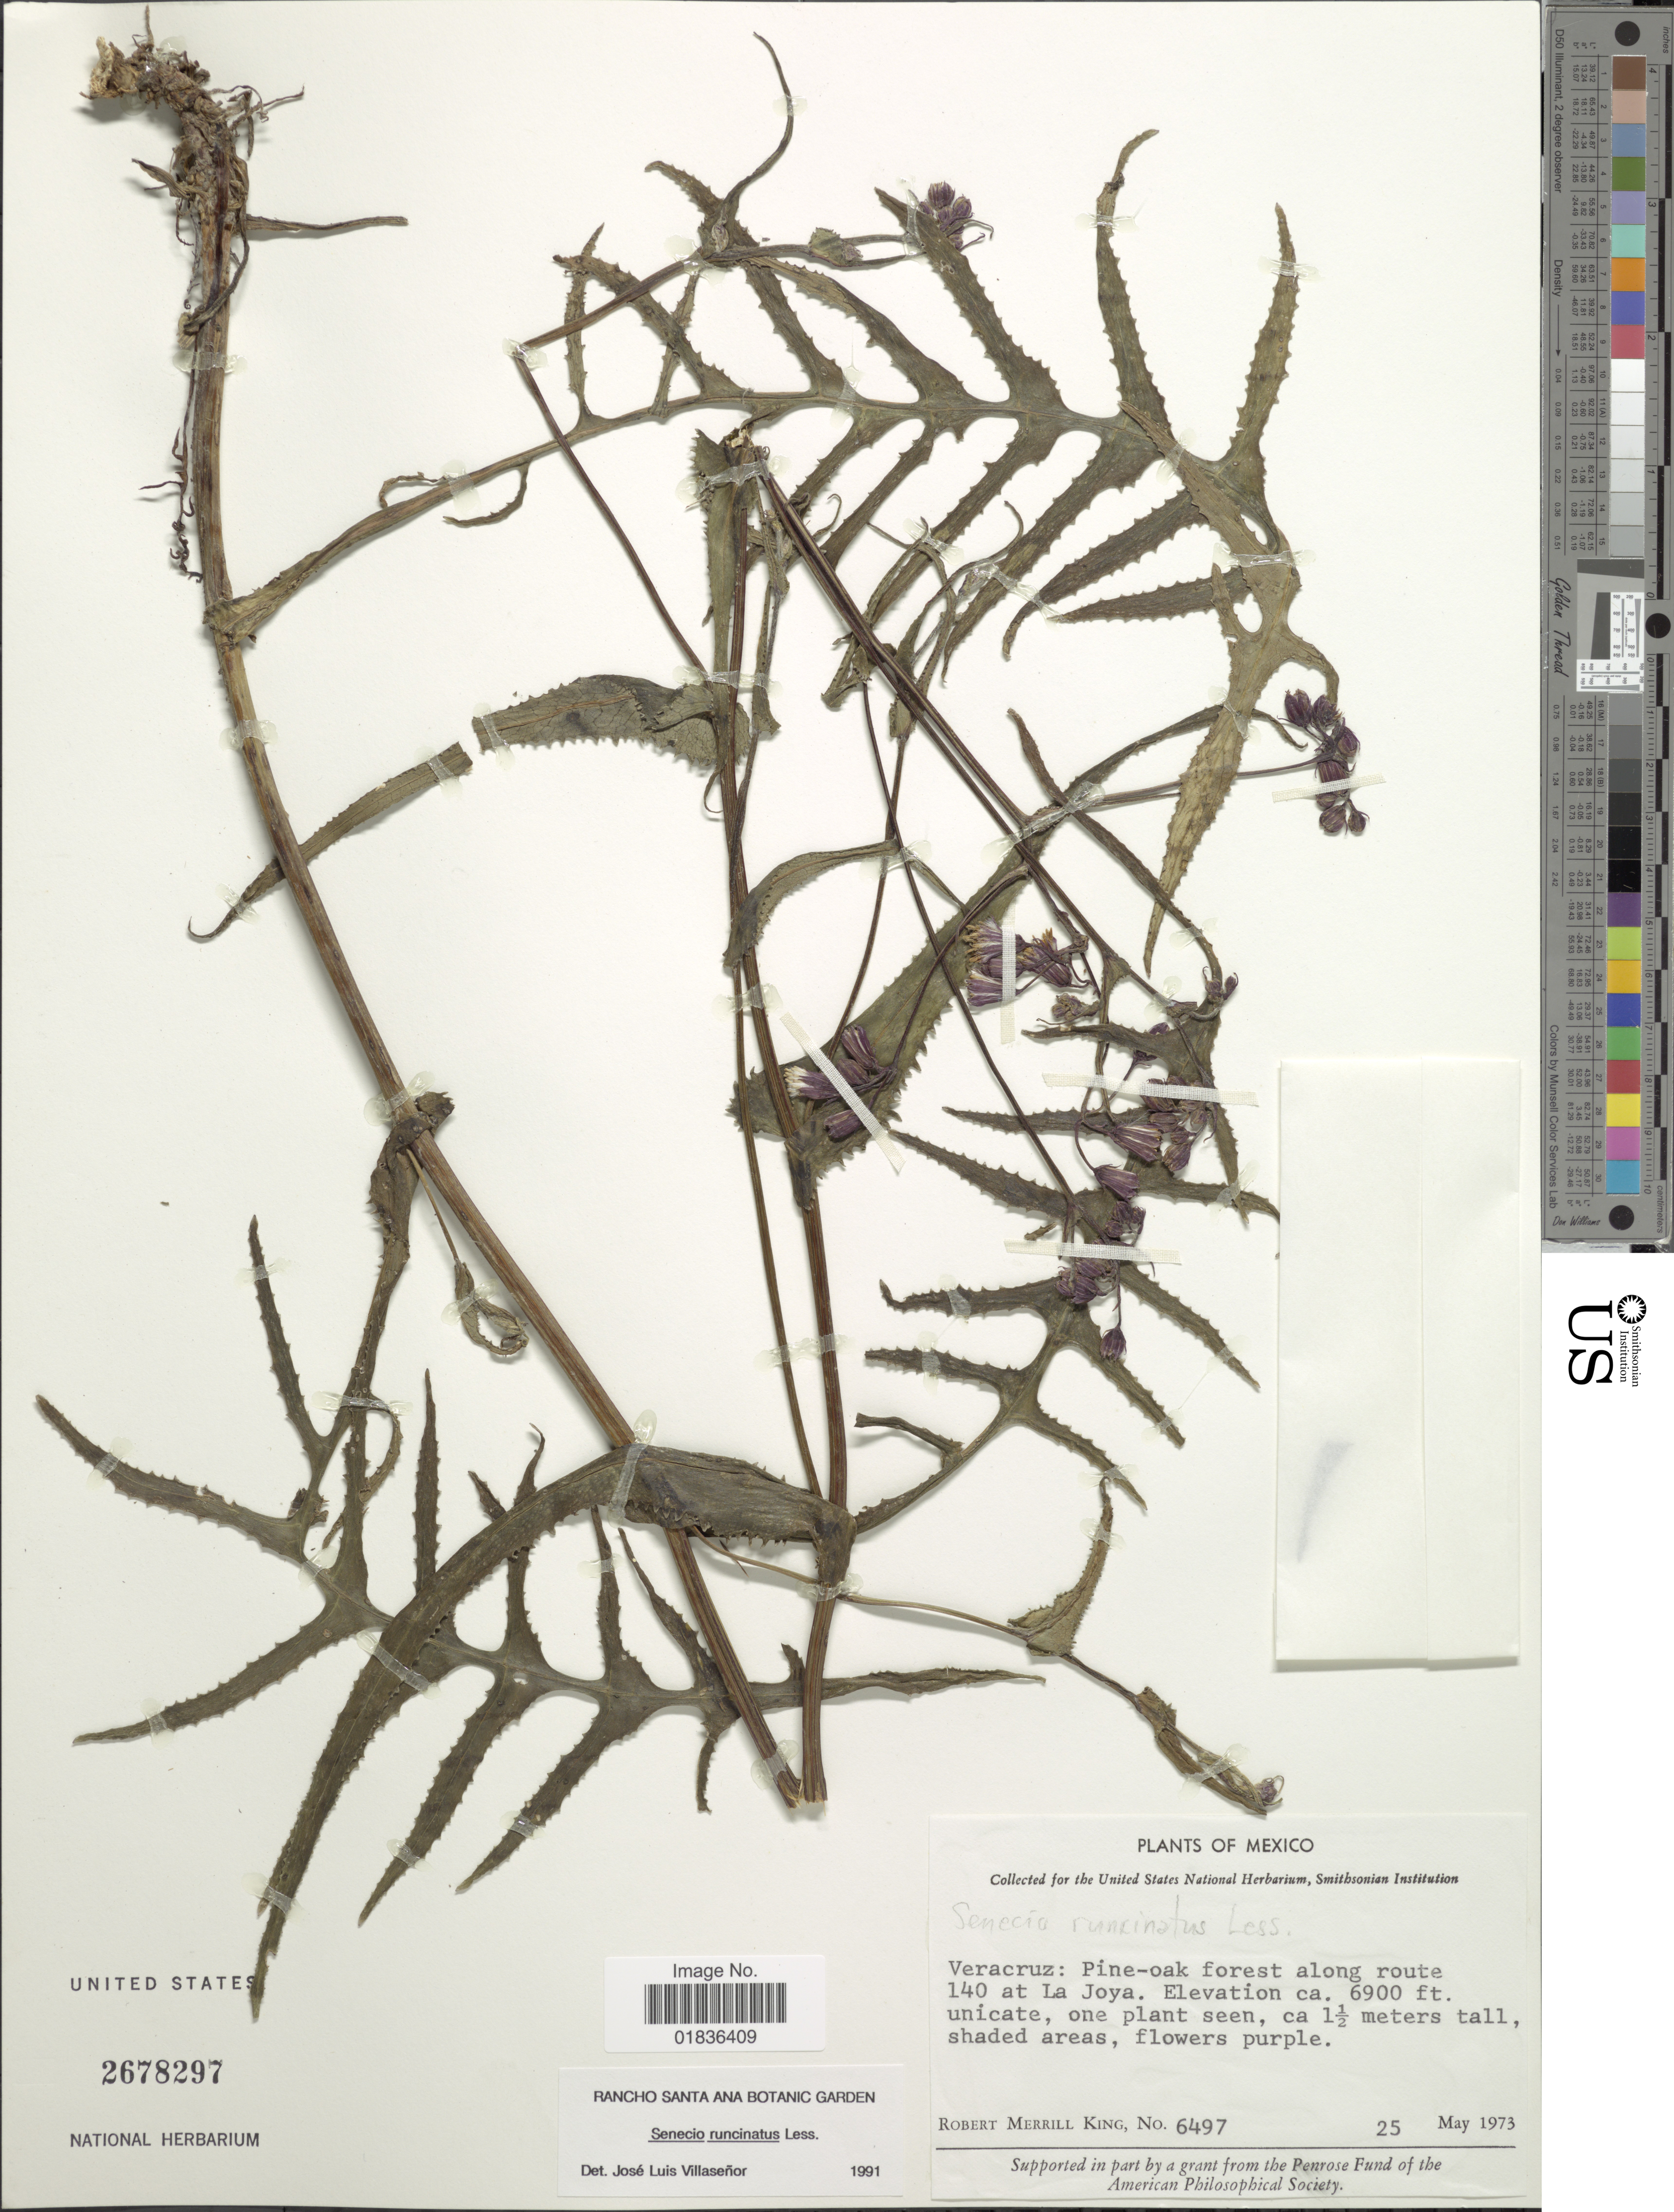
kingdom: Plantae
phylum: Tracheophyta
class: Magnoliopsida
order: Asterales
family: Asteraceae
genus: Senecio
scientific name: Senecio runcinatus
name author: Less.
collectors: R. M. King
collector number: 6497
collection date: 1973-05-25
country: Mexico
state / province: Veracruz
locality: Veracruz: Pine-oak forest along route 140 at La Joya.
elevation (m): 2103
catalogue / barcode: US 2678297